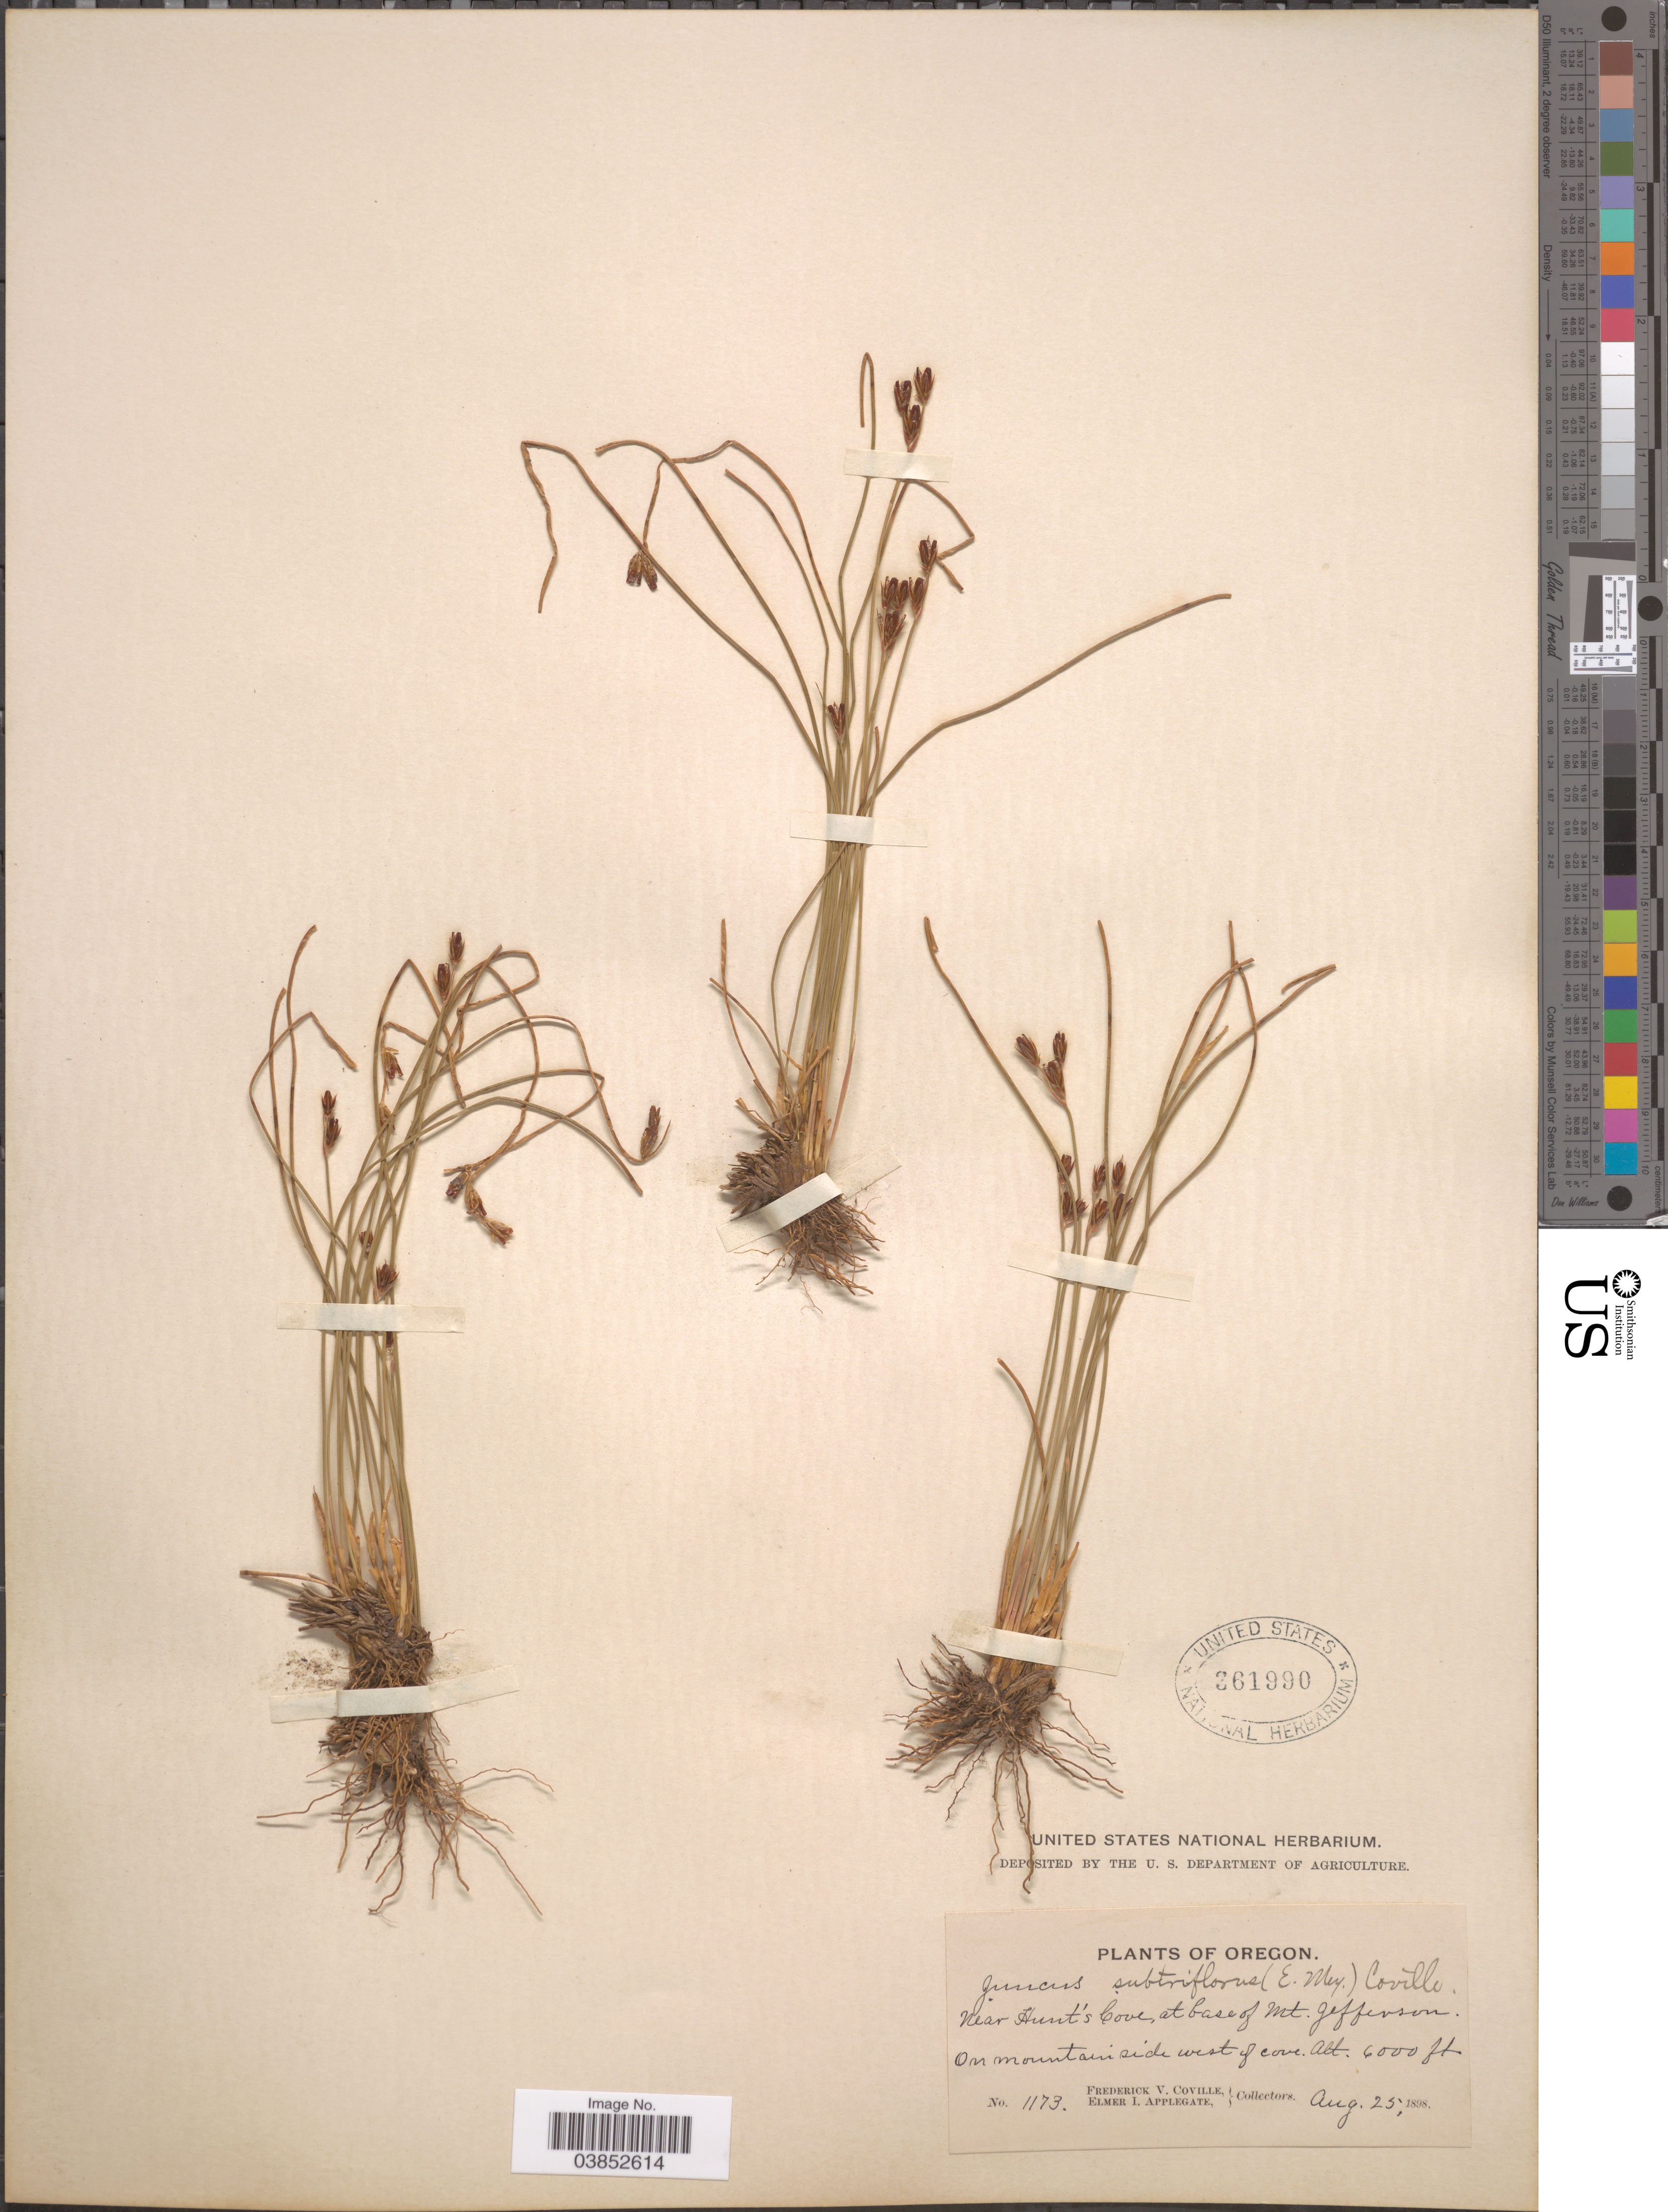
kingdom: Plantae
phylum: Tracheophyta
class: Liliopsida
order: Poales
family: Juncaceae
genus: Juncus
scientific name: Juncus drummondii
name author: E. Mey.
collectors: F. V. Coville & E. I. Applegate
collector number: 1173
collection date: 1898-08-25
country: United States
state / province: Oregon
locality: Near Hunt's Cove, at base of Mt. Gefferson. On mountain side west of cove.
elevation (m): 1829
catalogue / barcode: US 361990